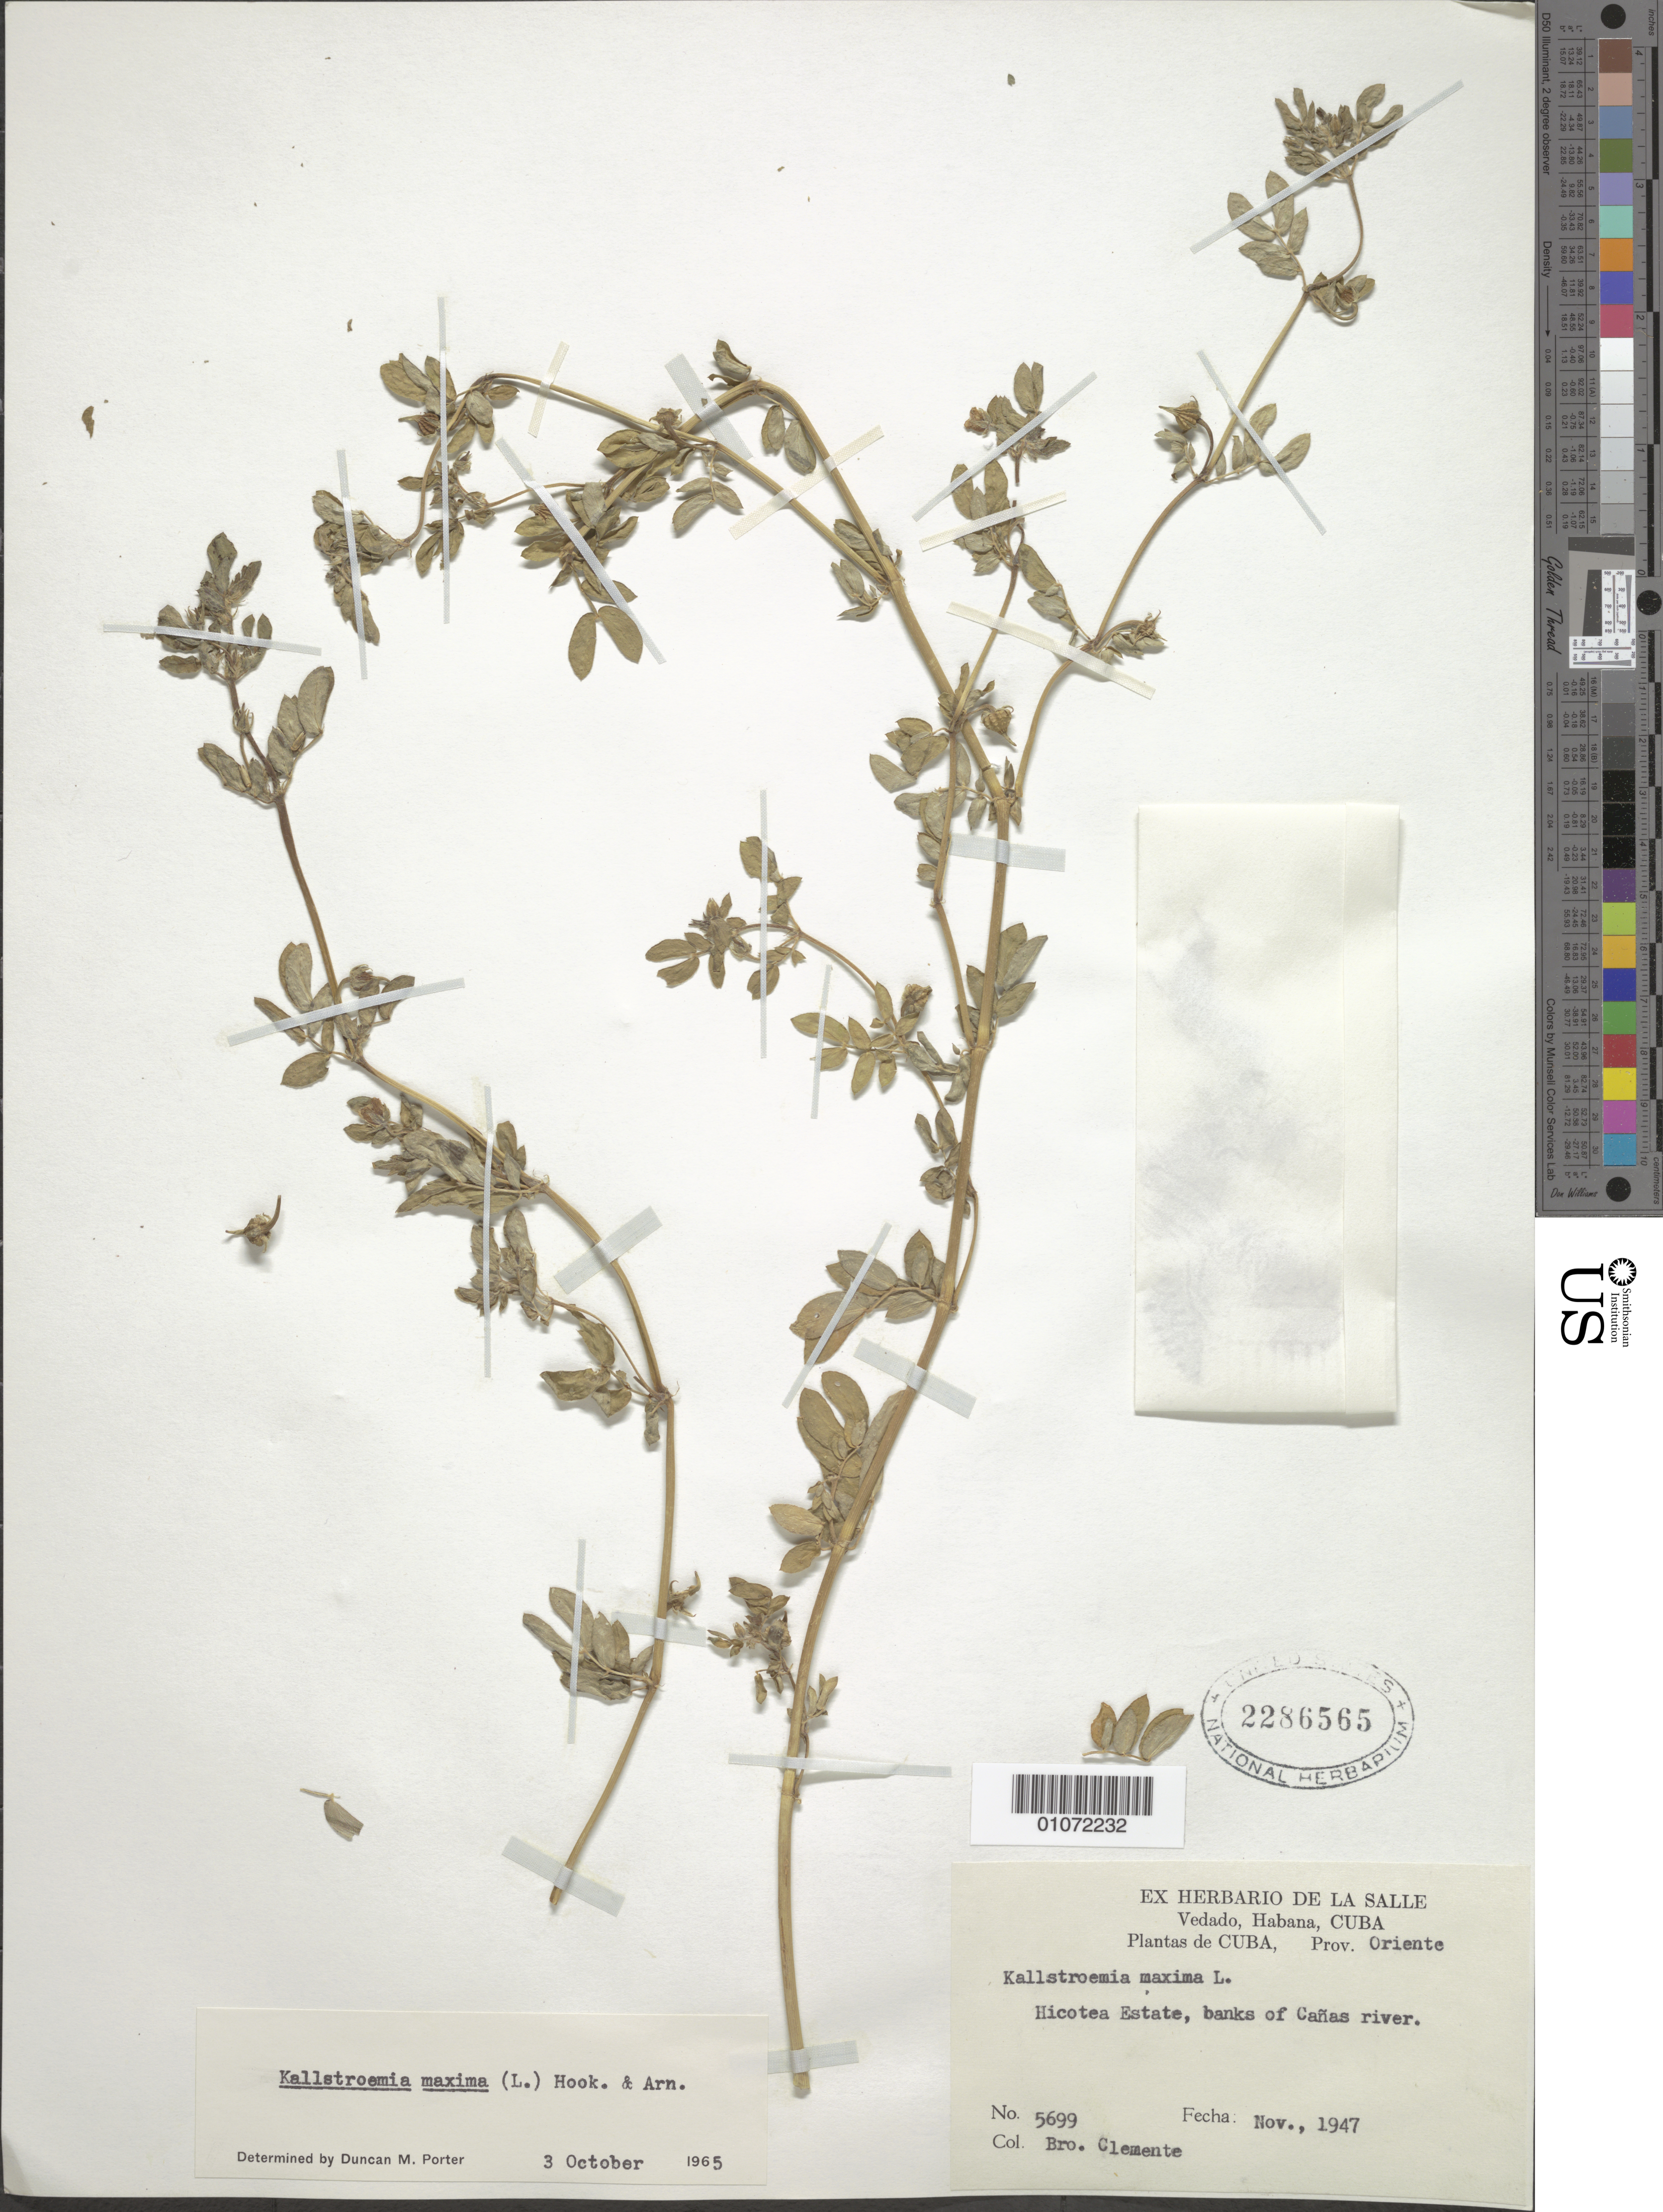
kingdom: Plantae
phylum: Tracheophyta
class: Magnoliopsida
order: Zygophyllales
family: Zygophyllaceae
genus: Kallstroemia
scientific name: Kallstroemia maxima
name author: (L.) Hook. & Arn.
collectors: Bro. Clemente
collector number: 5699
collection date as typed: Nov 1947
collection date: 1947-11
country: Cuba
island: Cuba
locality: Vedado, Habana; Hicotea Estae, banks of Canas river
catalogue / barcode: US 2286565